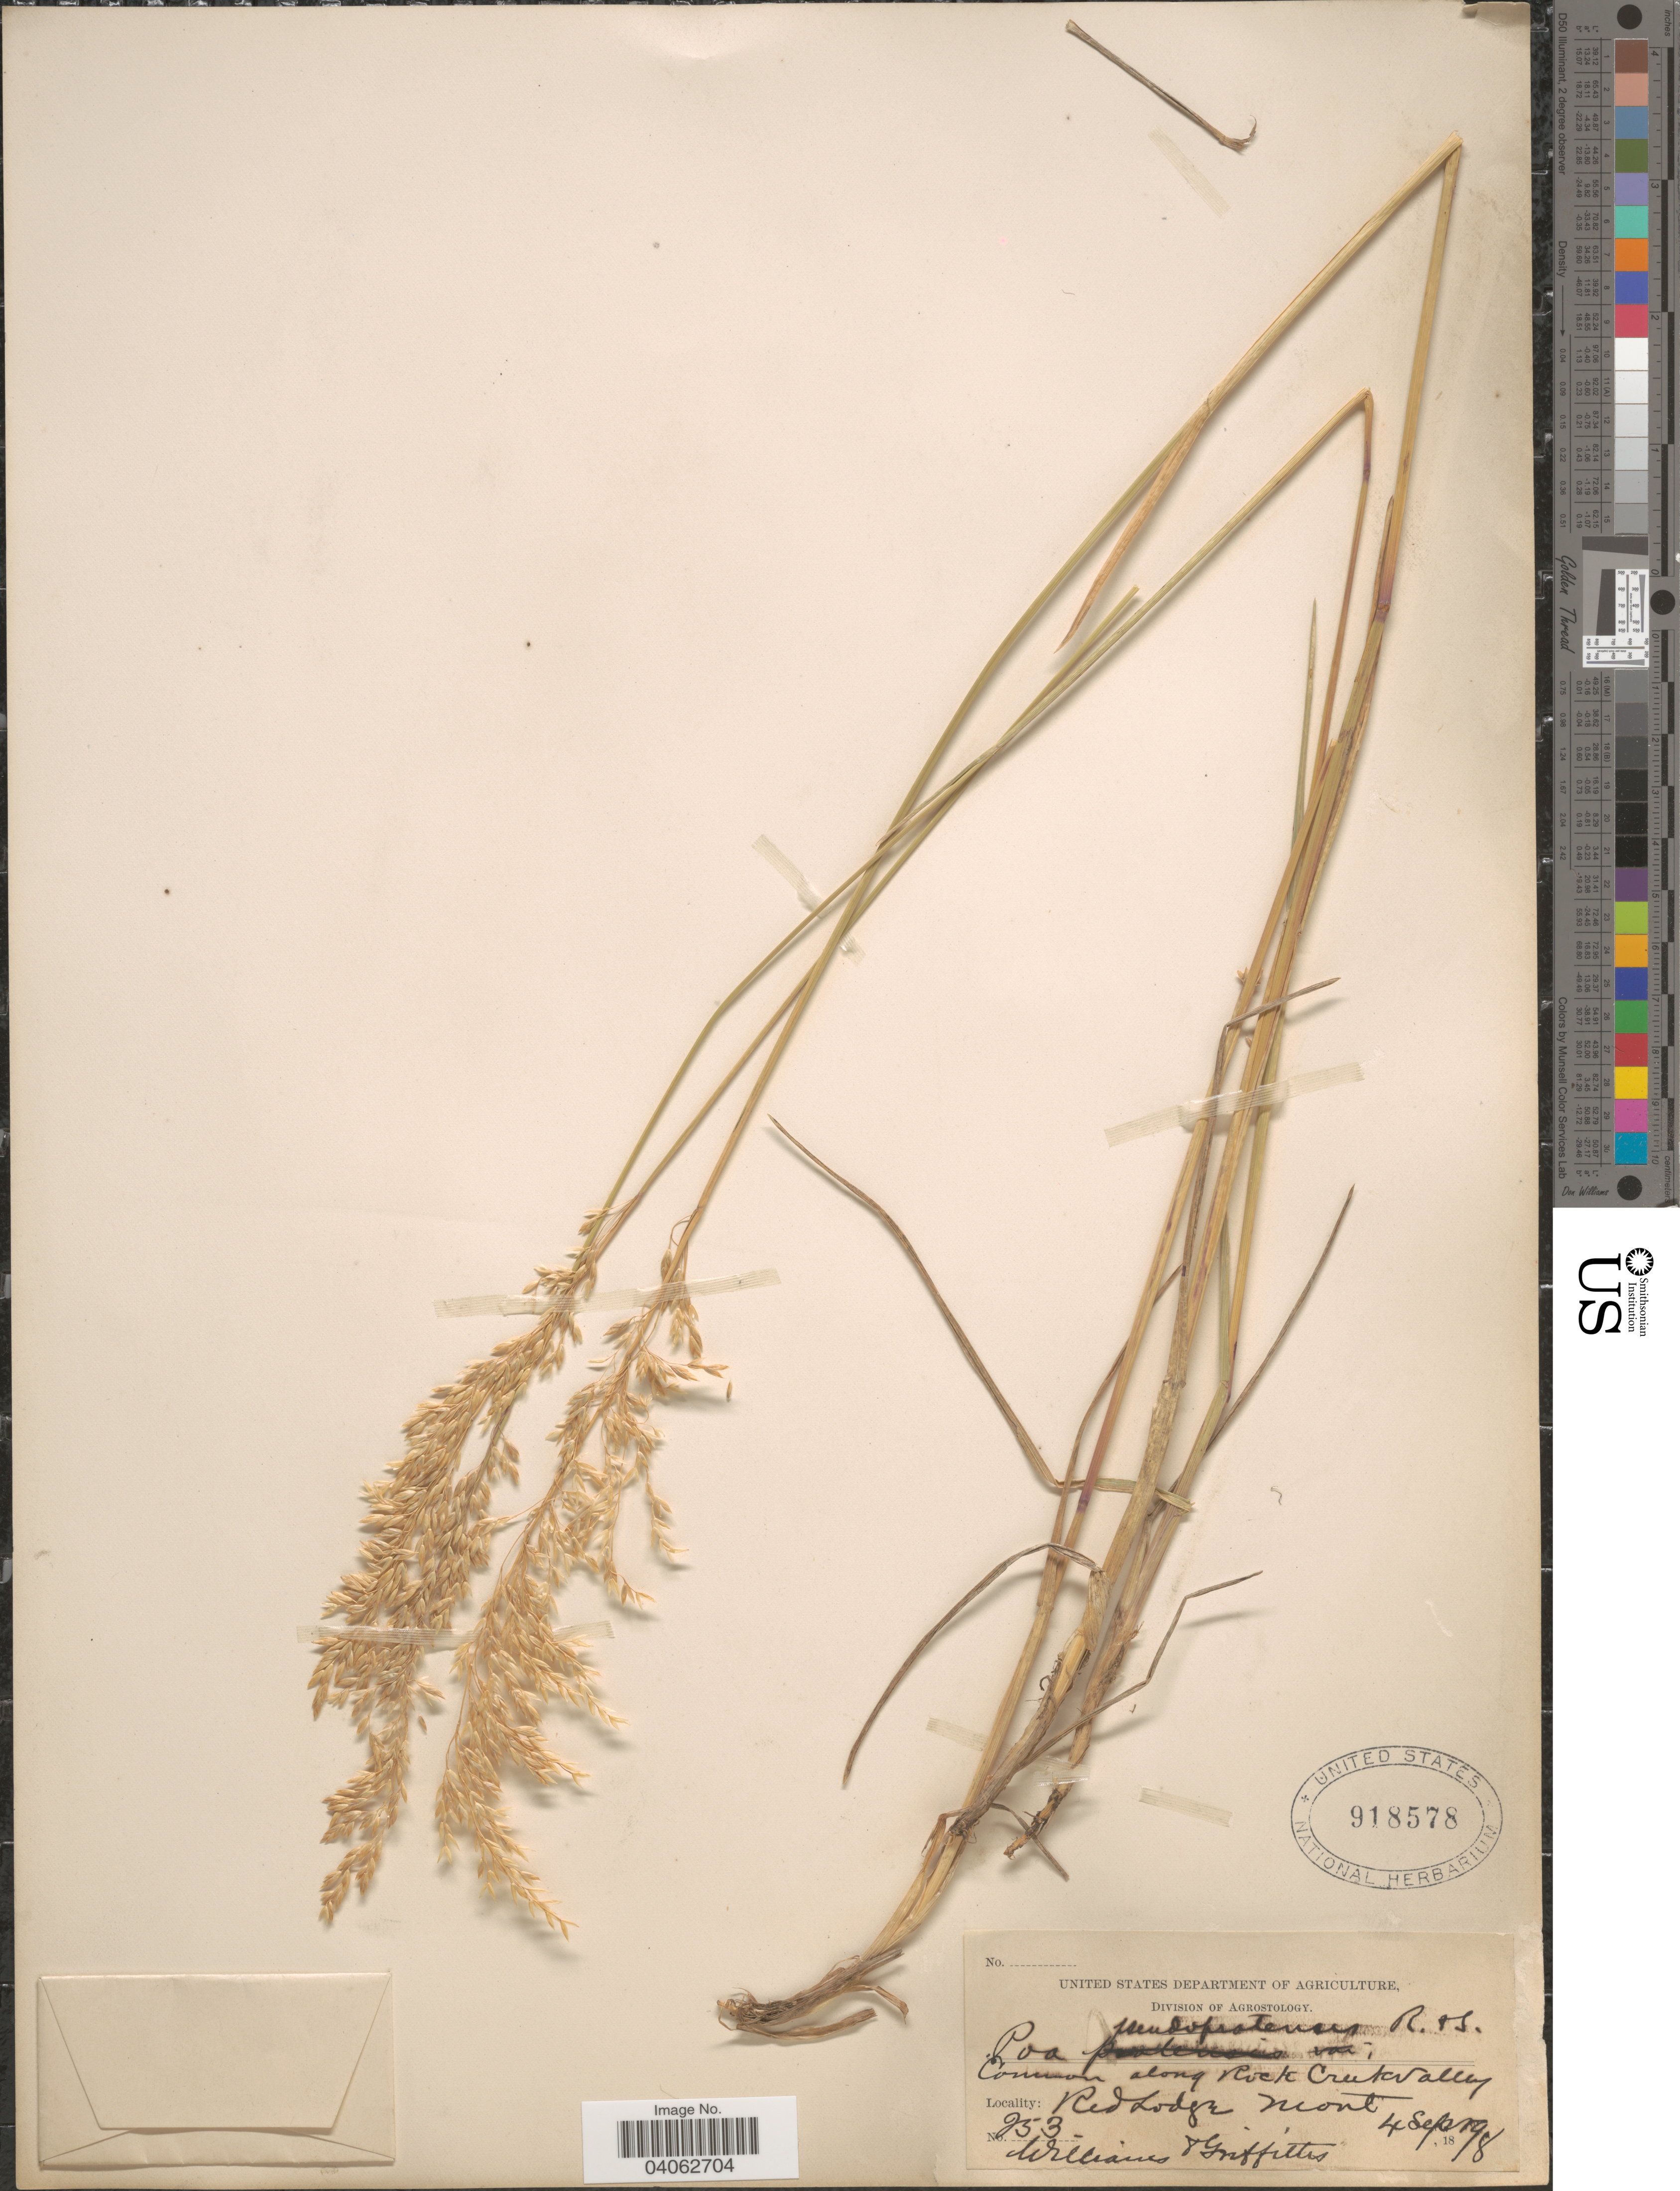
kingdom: Plantae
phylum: Tracheophyta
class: Liliopsida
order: Poales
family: Poaceae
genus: Poa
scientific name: Poa pratensis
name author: L.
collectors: -. William & -- Griffiths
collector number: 253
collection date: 1898-09-04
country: United States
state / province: Montana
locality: Along Rock Creek Valley. Red Lodge.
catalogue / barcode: US 918578